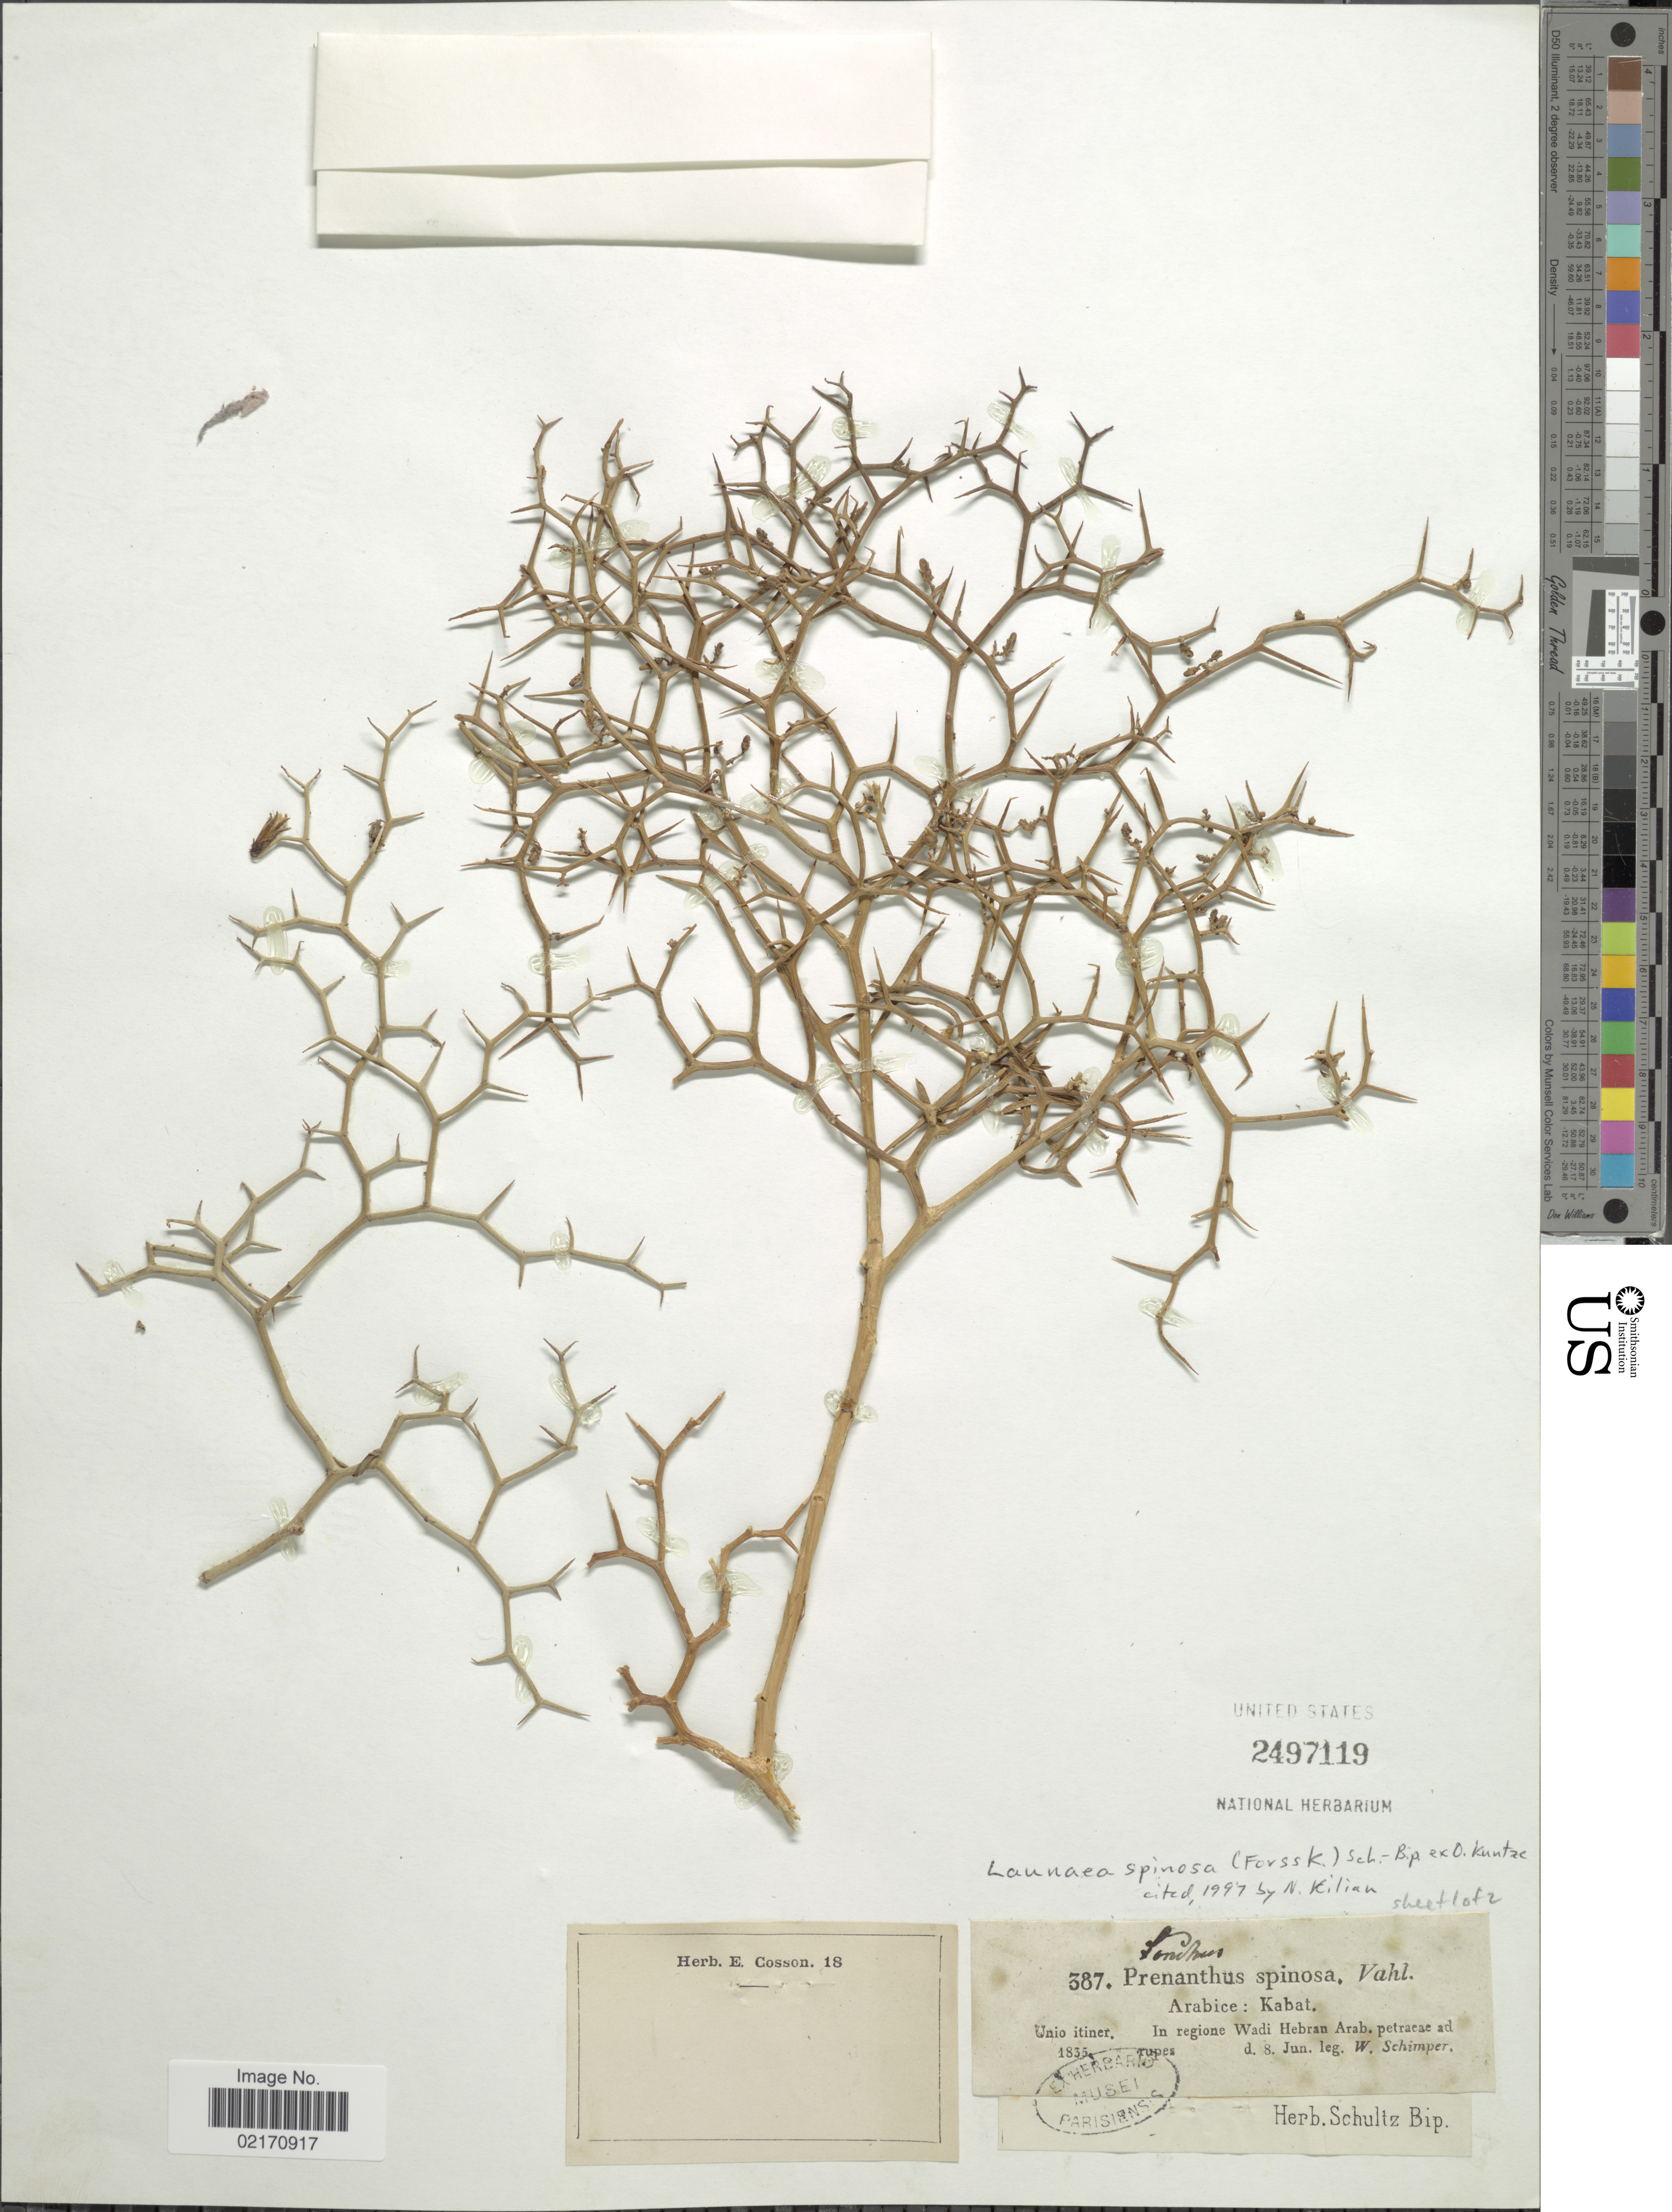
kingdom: Plantae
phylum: Tracheophyta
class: Magnoliopsida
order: Asterales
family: Asteraceae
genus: Launaea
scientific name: Launaea spinosa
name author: (Forssk.) Kuntze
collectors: W. Schimper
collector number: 387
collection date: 1935-06-08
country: Egypt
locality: Arabice, Kabat, regione Wadi Hebran Arab [Sinai]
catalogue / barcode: US 2497119